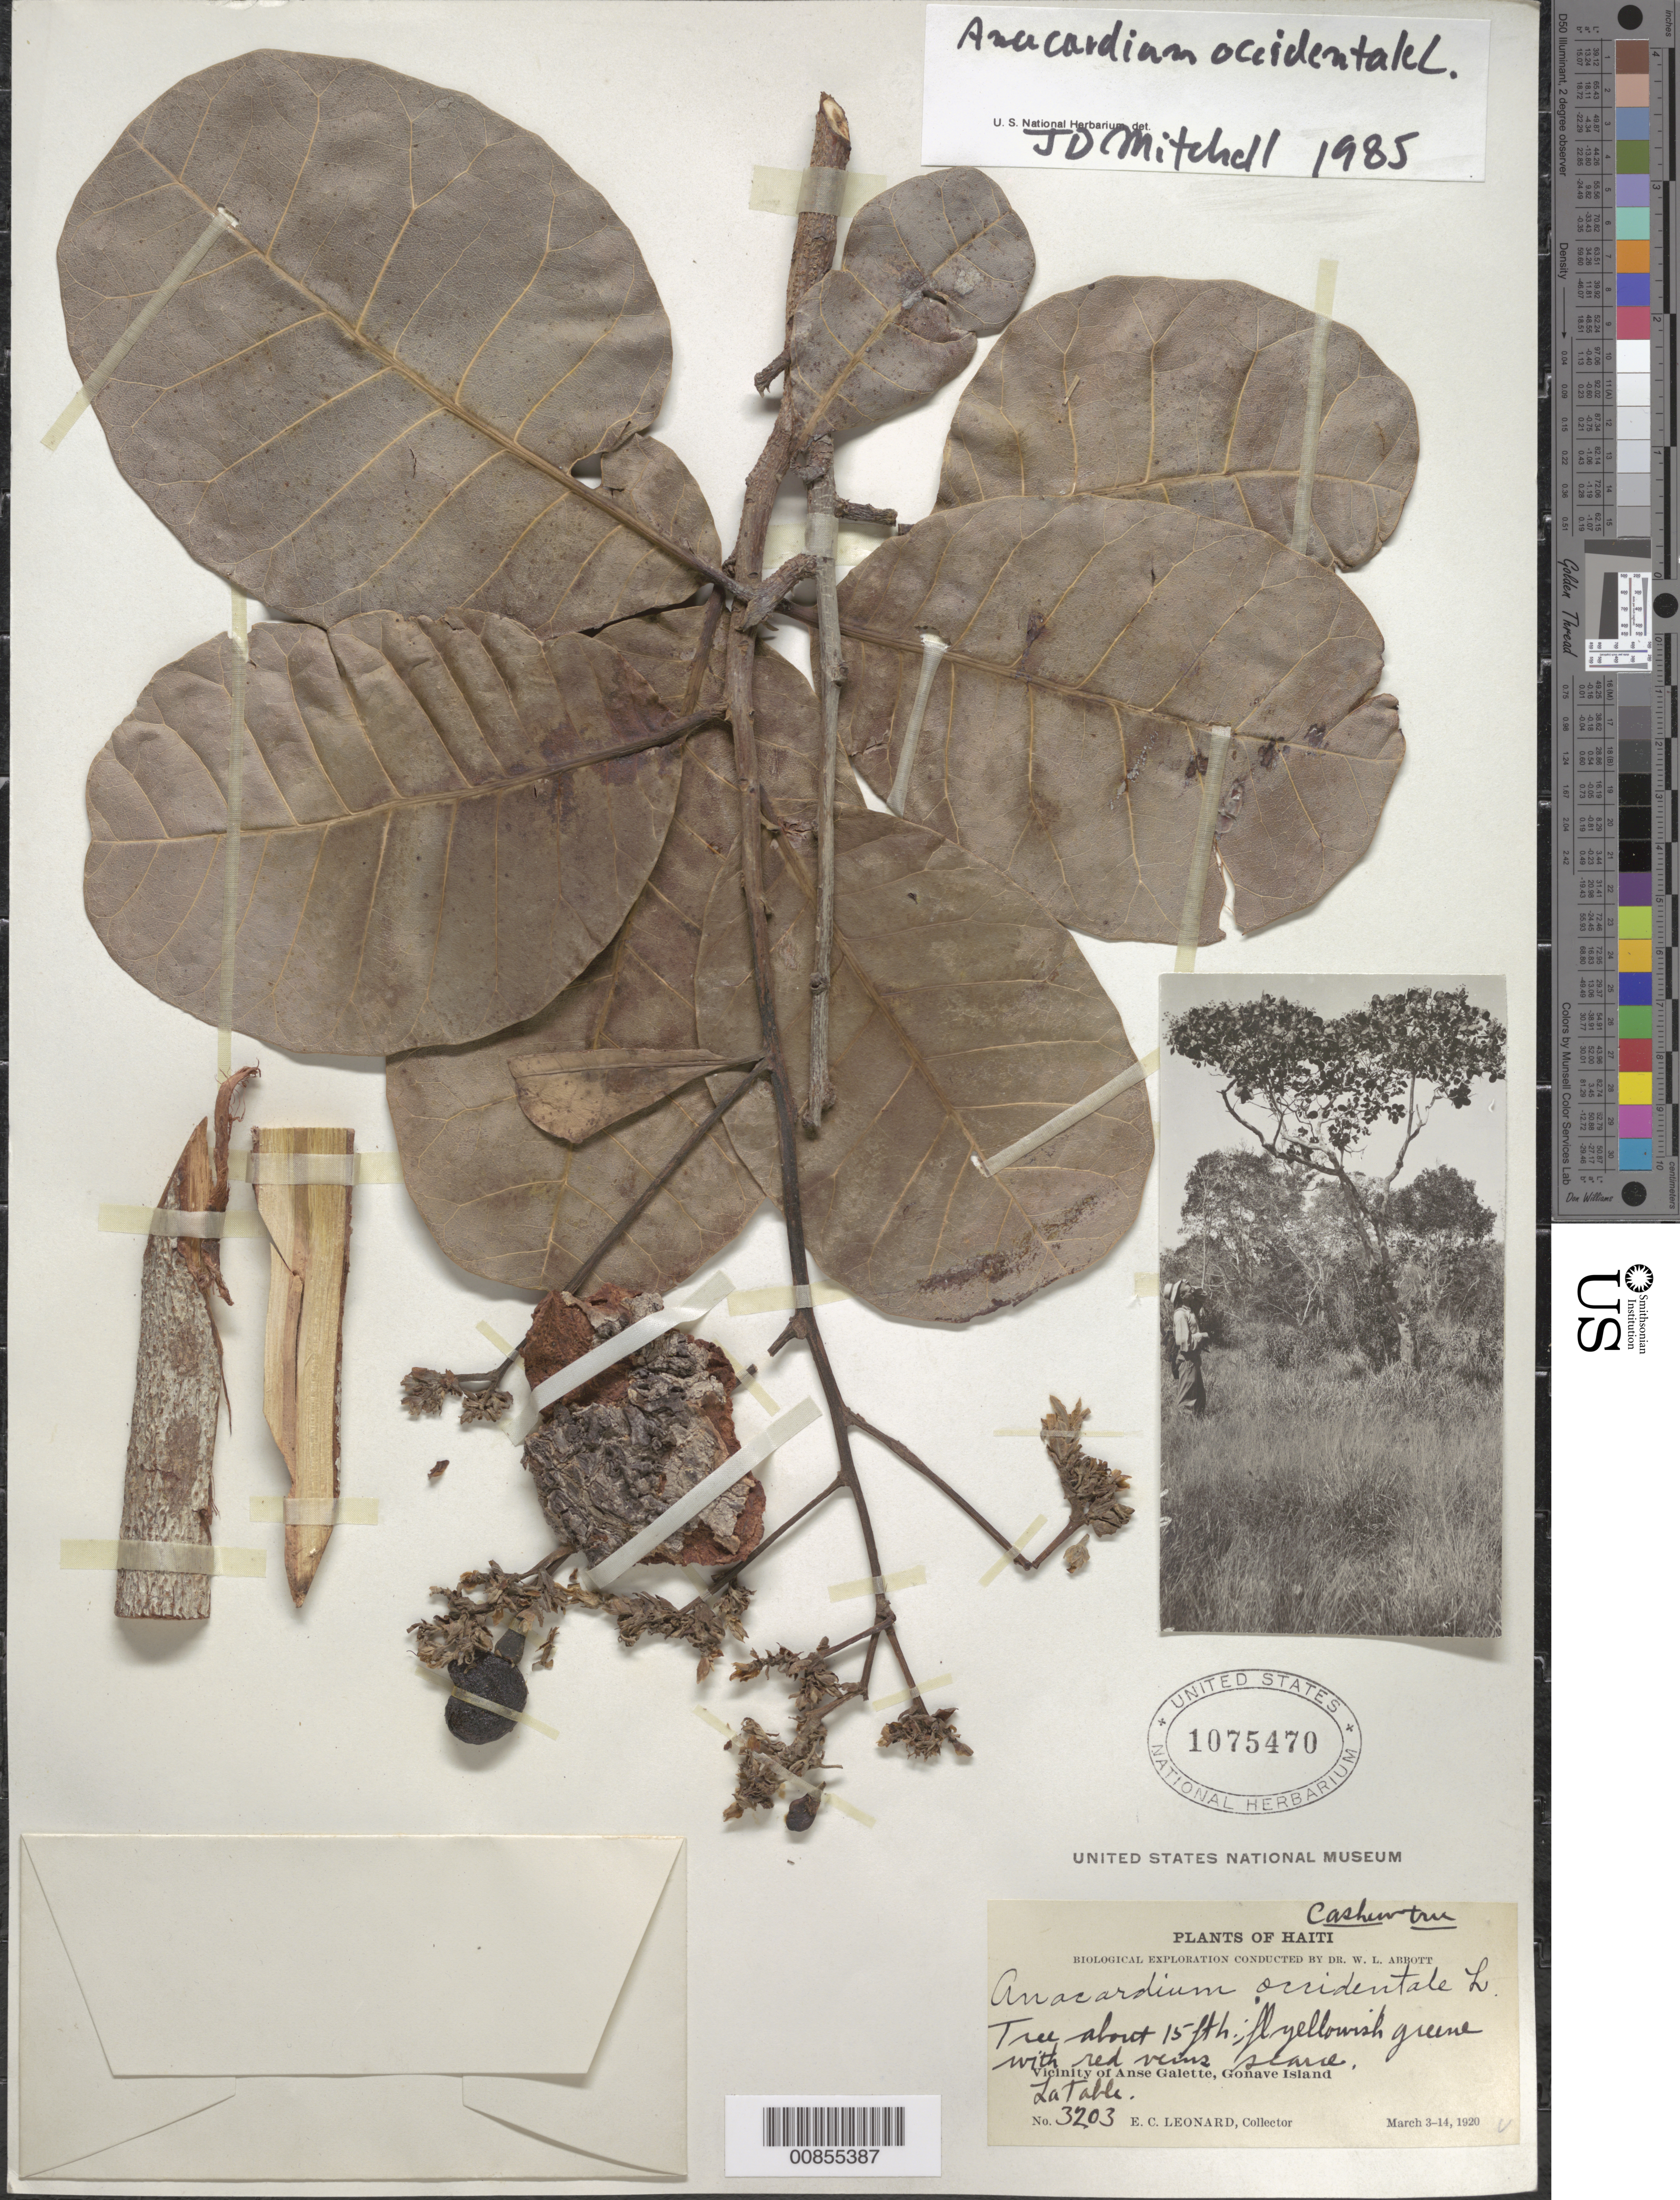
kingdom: Plantae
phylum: Tracheophyta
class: Magnoliopsida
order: Sapindales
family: Anacardiaceae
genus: Anacardium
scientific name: Anacardium occidentale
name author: L.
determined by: Mitchell, John D.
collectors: E. C. Leonard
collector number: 3203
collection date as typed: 03 Mar 1920 to 14 Mar 1920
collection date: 1920-03-03/1920-03-14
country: Haiti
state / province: Ouest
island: Île de la Gonâve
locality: Vicinity of Anse Galette, La Table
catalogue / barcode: US 1075470